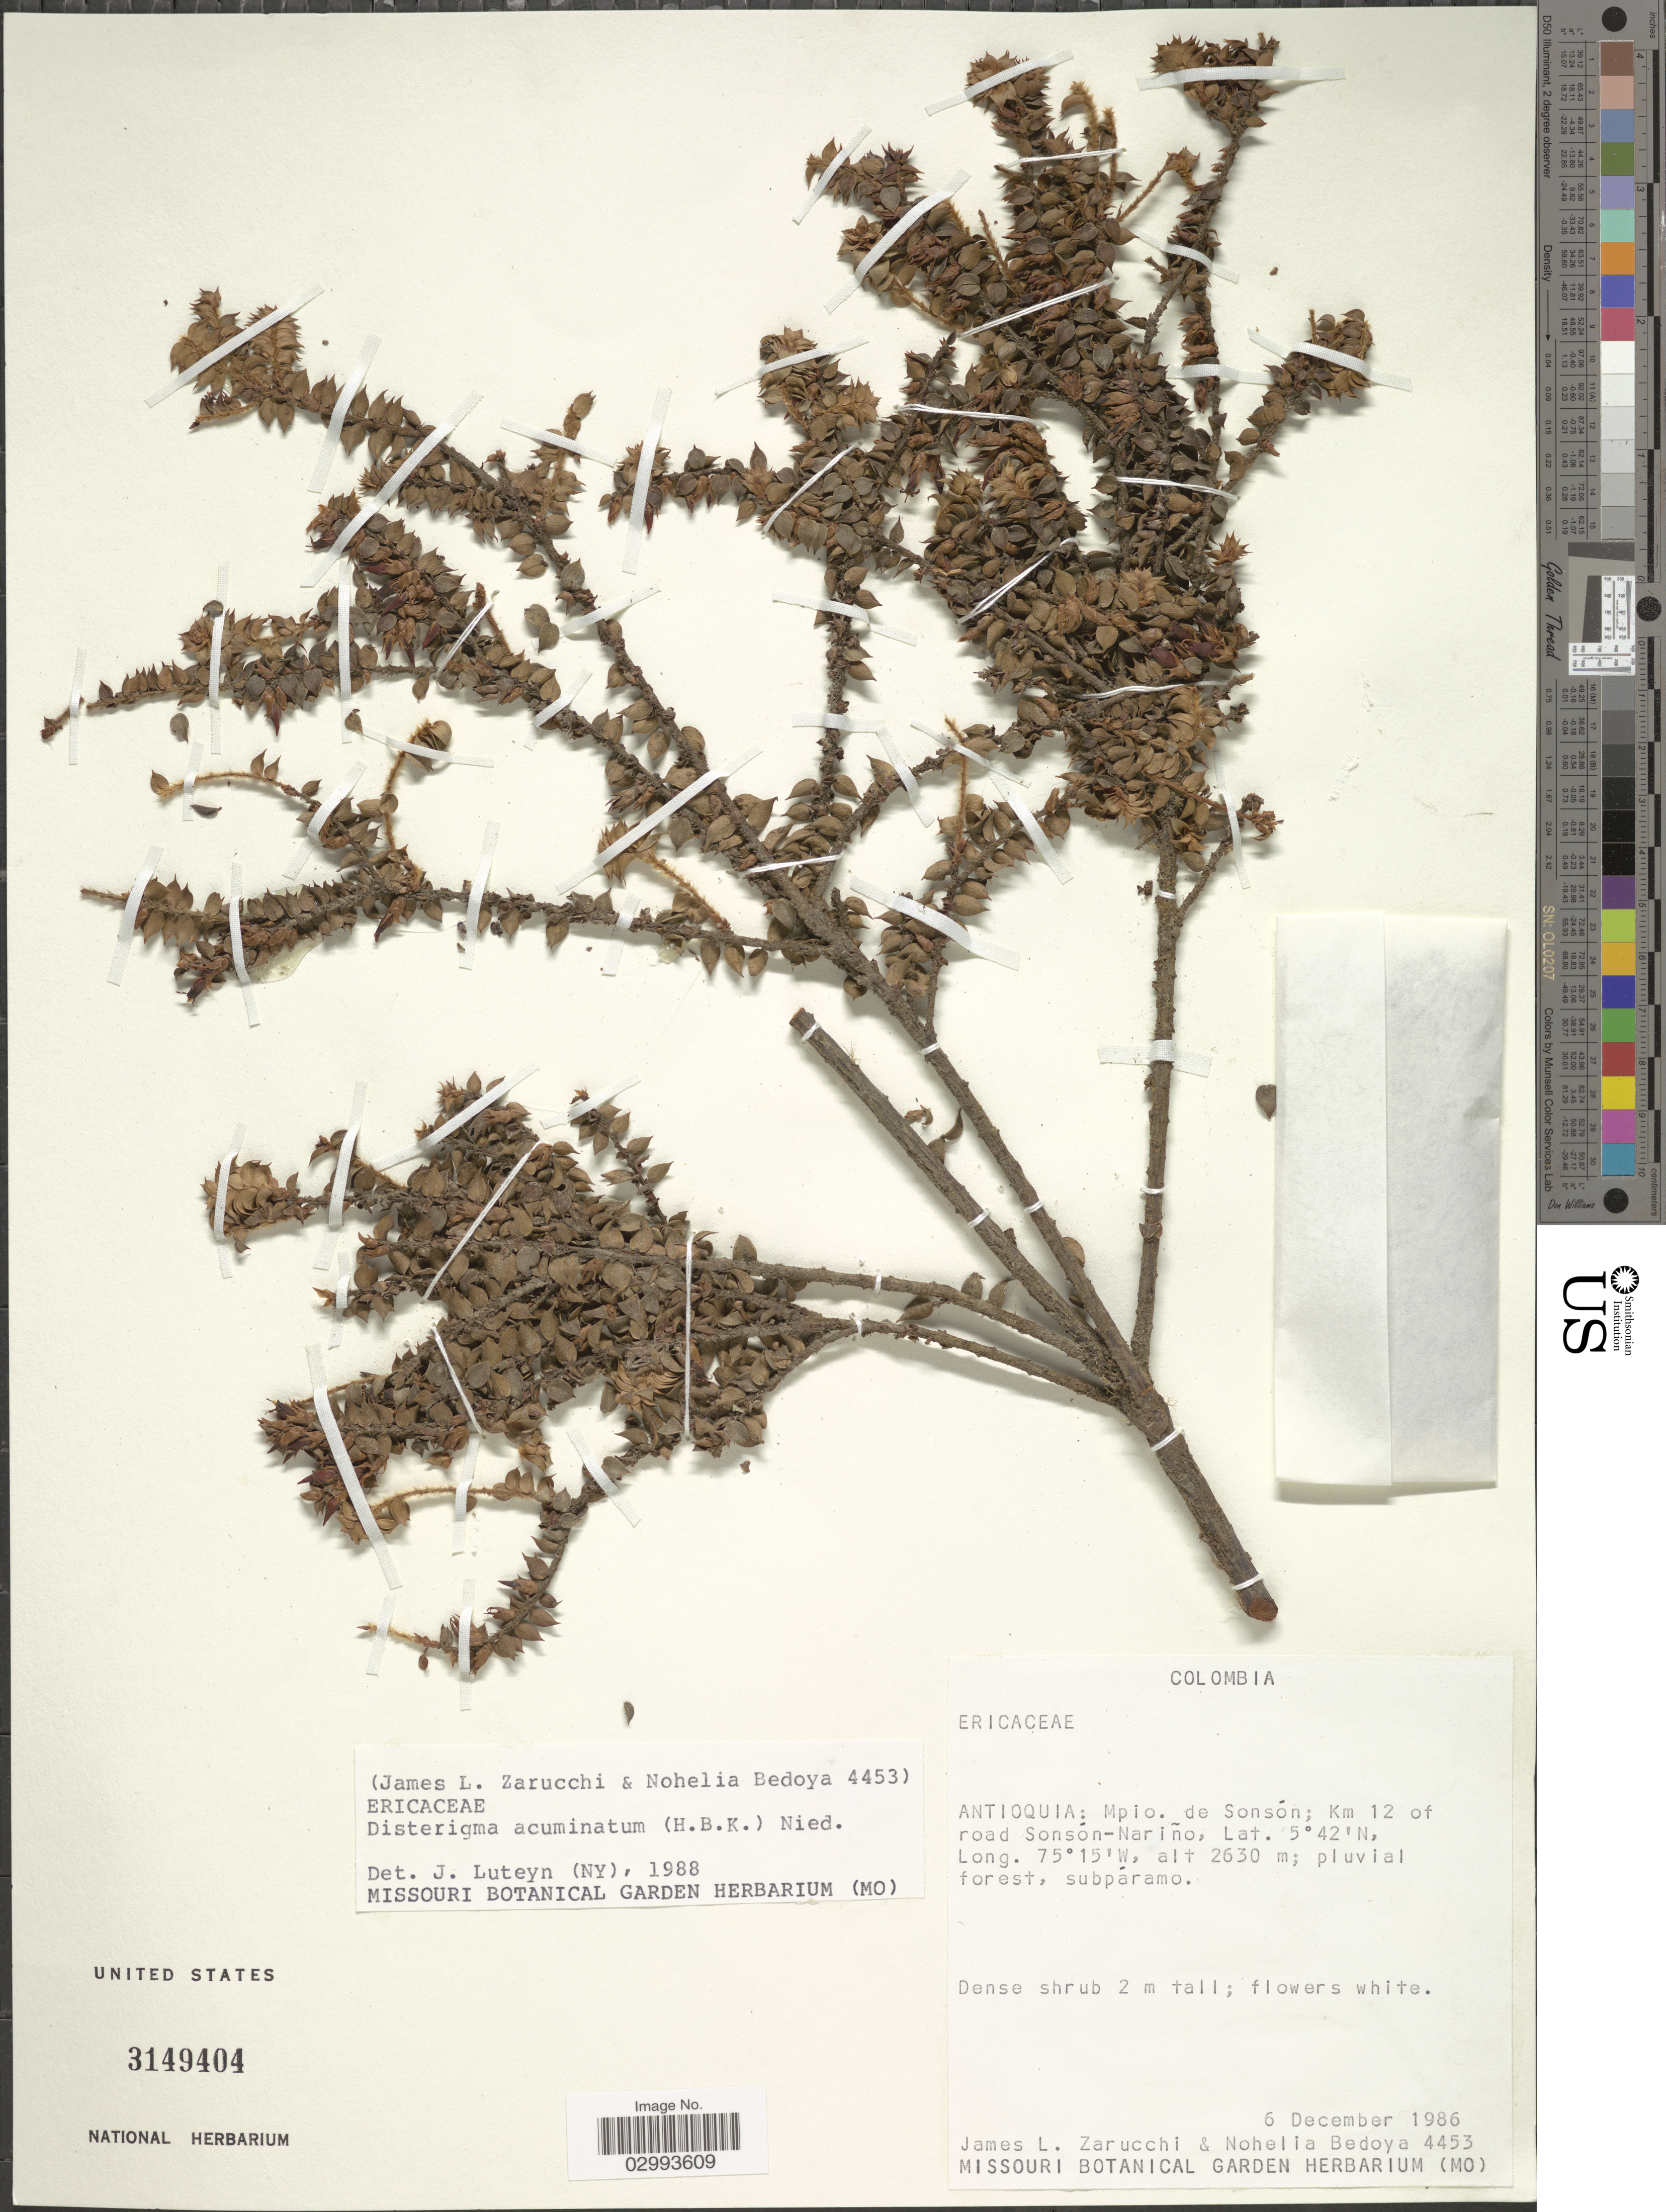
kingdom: Plantae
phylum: Tracheophyta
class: Magnoliopsida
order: Ericales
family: Ericaceae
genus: Disterigma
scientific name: Disterigma acuminatum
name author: (Kunth) Nied.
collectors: J. L. Zarucchi & N. Bedoya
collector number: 4453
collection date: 1986-12-06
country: Colombia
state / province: Antioquia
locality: Mpio. de Sonsón; Km 12 of road Sonsón-Nariño.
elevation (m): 2630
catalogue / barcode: US 3149404